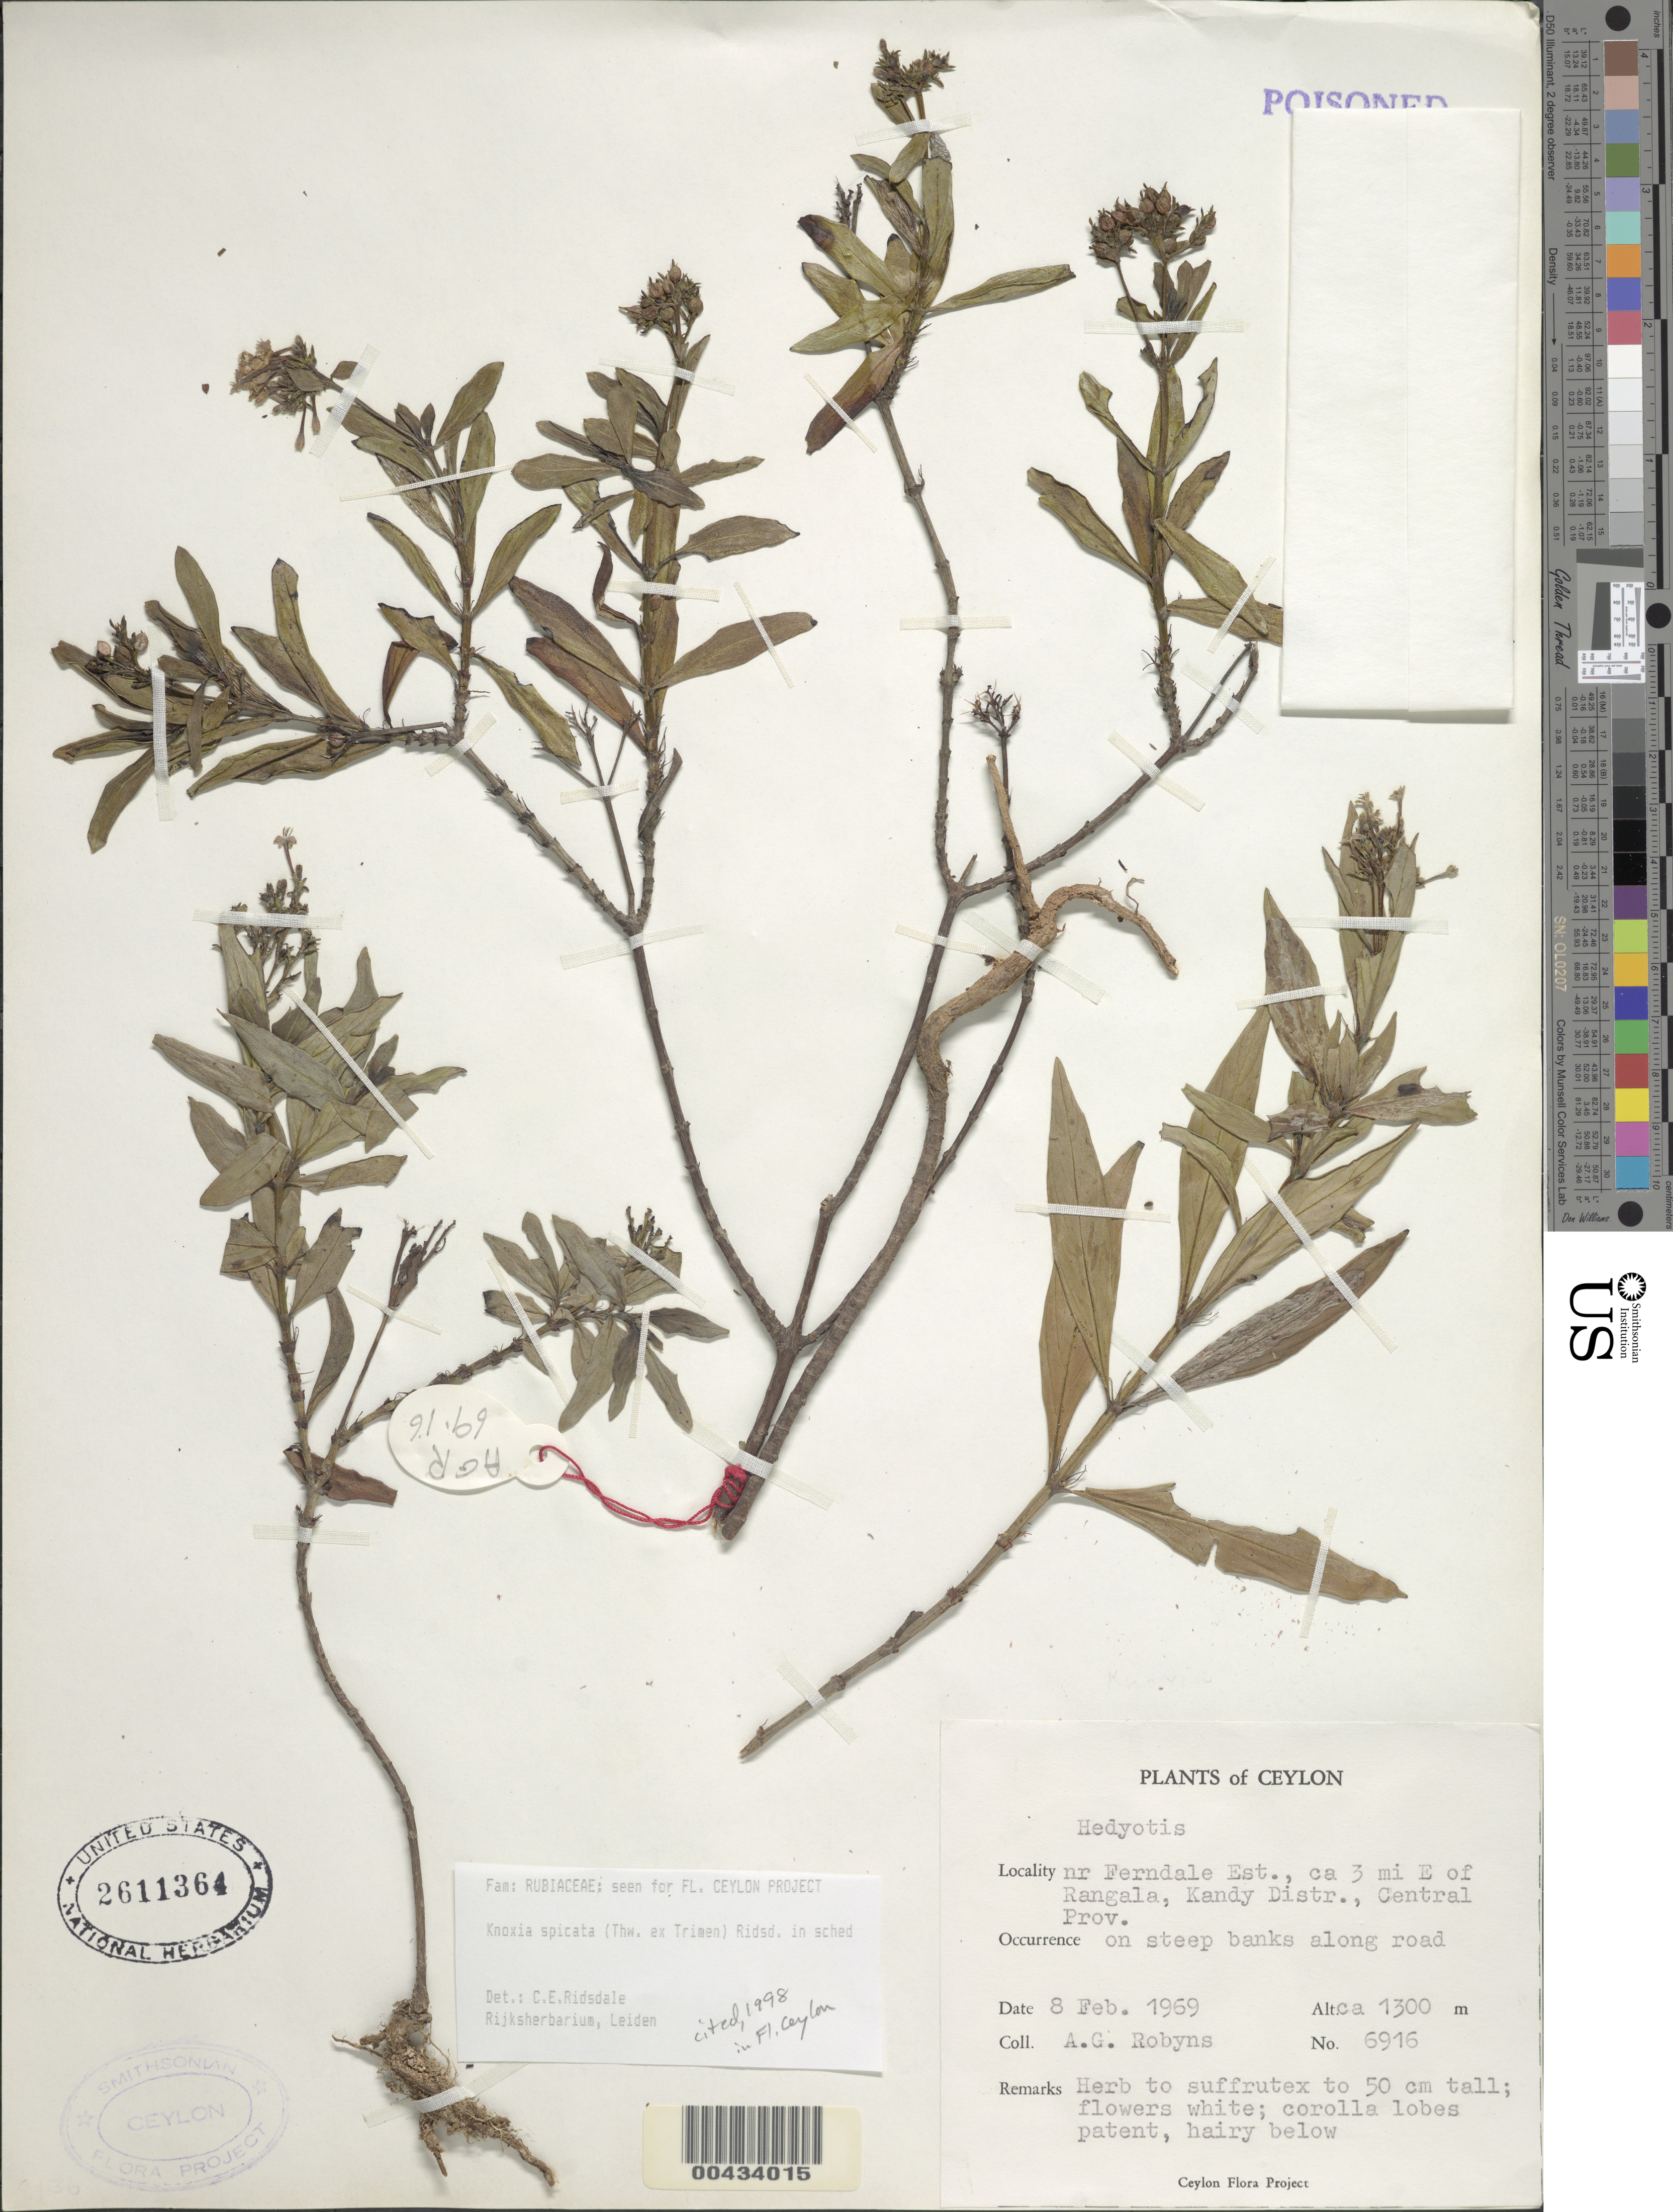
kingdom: Plantae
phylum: Tracheophyta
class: Magnoliopsida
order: Gentianales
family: Rubiaceae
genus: Knoxia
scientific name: Knoxia spicata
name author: (Thwaites ex Trimen) Ridsdale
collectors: A. G. Robyns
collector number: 6916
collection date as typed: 08 Feb 1969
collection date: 1969-02-08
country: Sri Lanka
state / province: Central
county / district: Kandy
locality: Near Ferndale Estate, ca 3 mi E of Rangala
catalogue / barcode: US 2611364